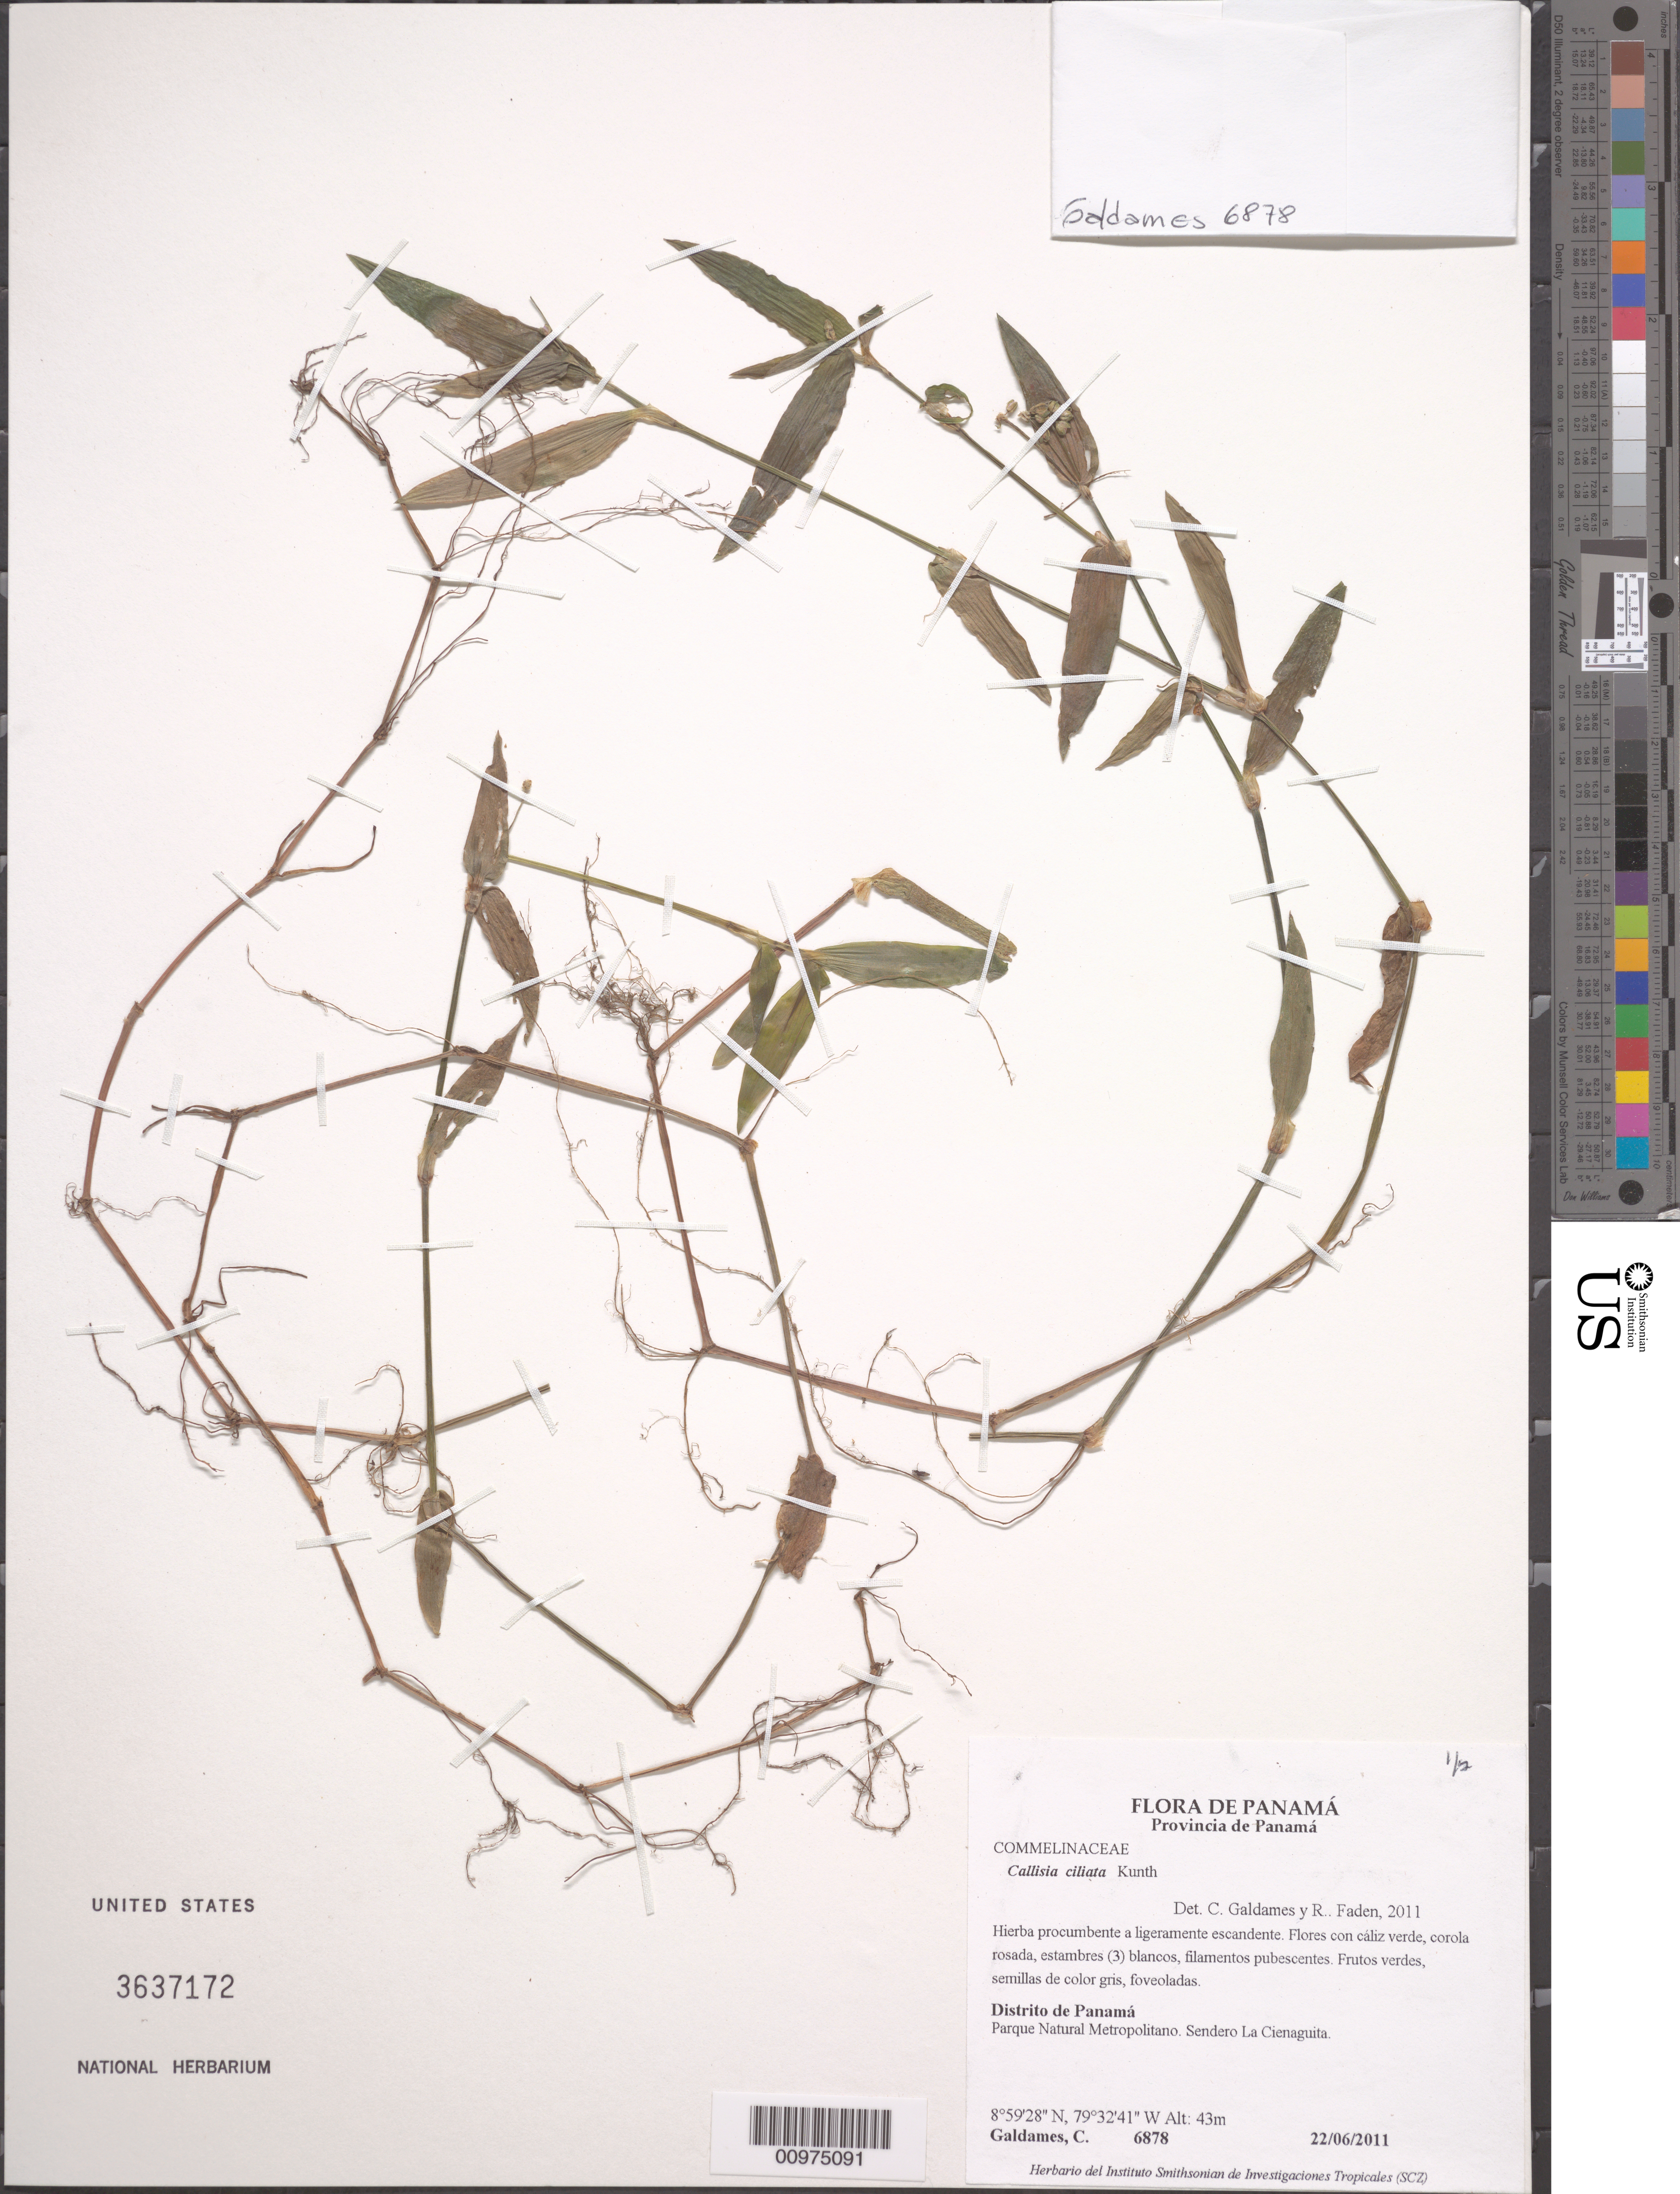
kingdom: Plantae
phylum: Tracheophyta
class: Liliopsida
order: Commelinales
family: Commelinaceae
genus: Callisia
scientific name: Callisia ciliata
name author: Kunth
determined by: Faden, Robert B., (US), Smithsonian Institution - National Museum of Natural History (UNITED STATES)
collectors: C. Galdames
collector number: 6878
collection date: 2011-06-22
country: Panama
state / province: Panamá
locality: Parque Natural Metropolitano. Sendero La Cienaguita.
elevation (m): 43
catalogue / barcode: US 3637172